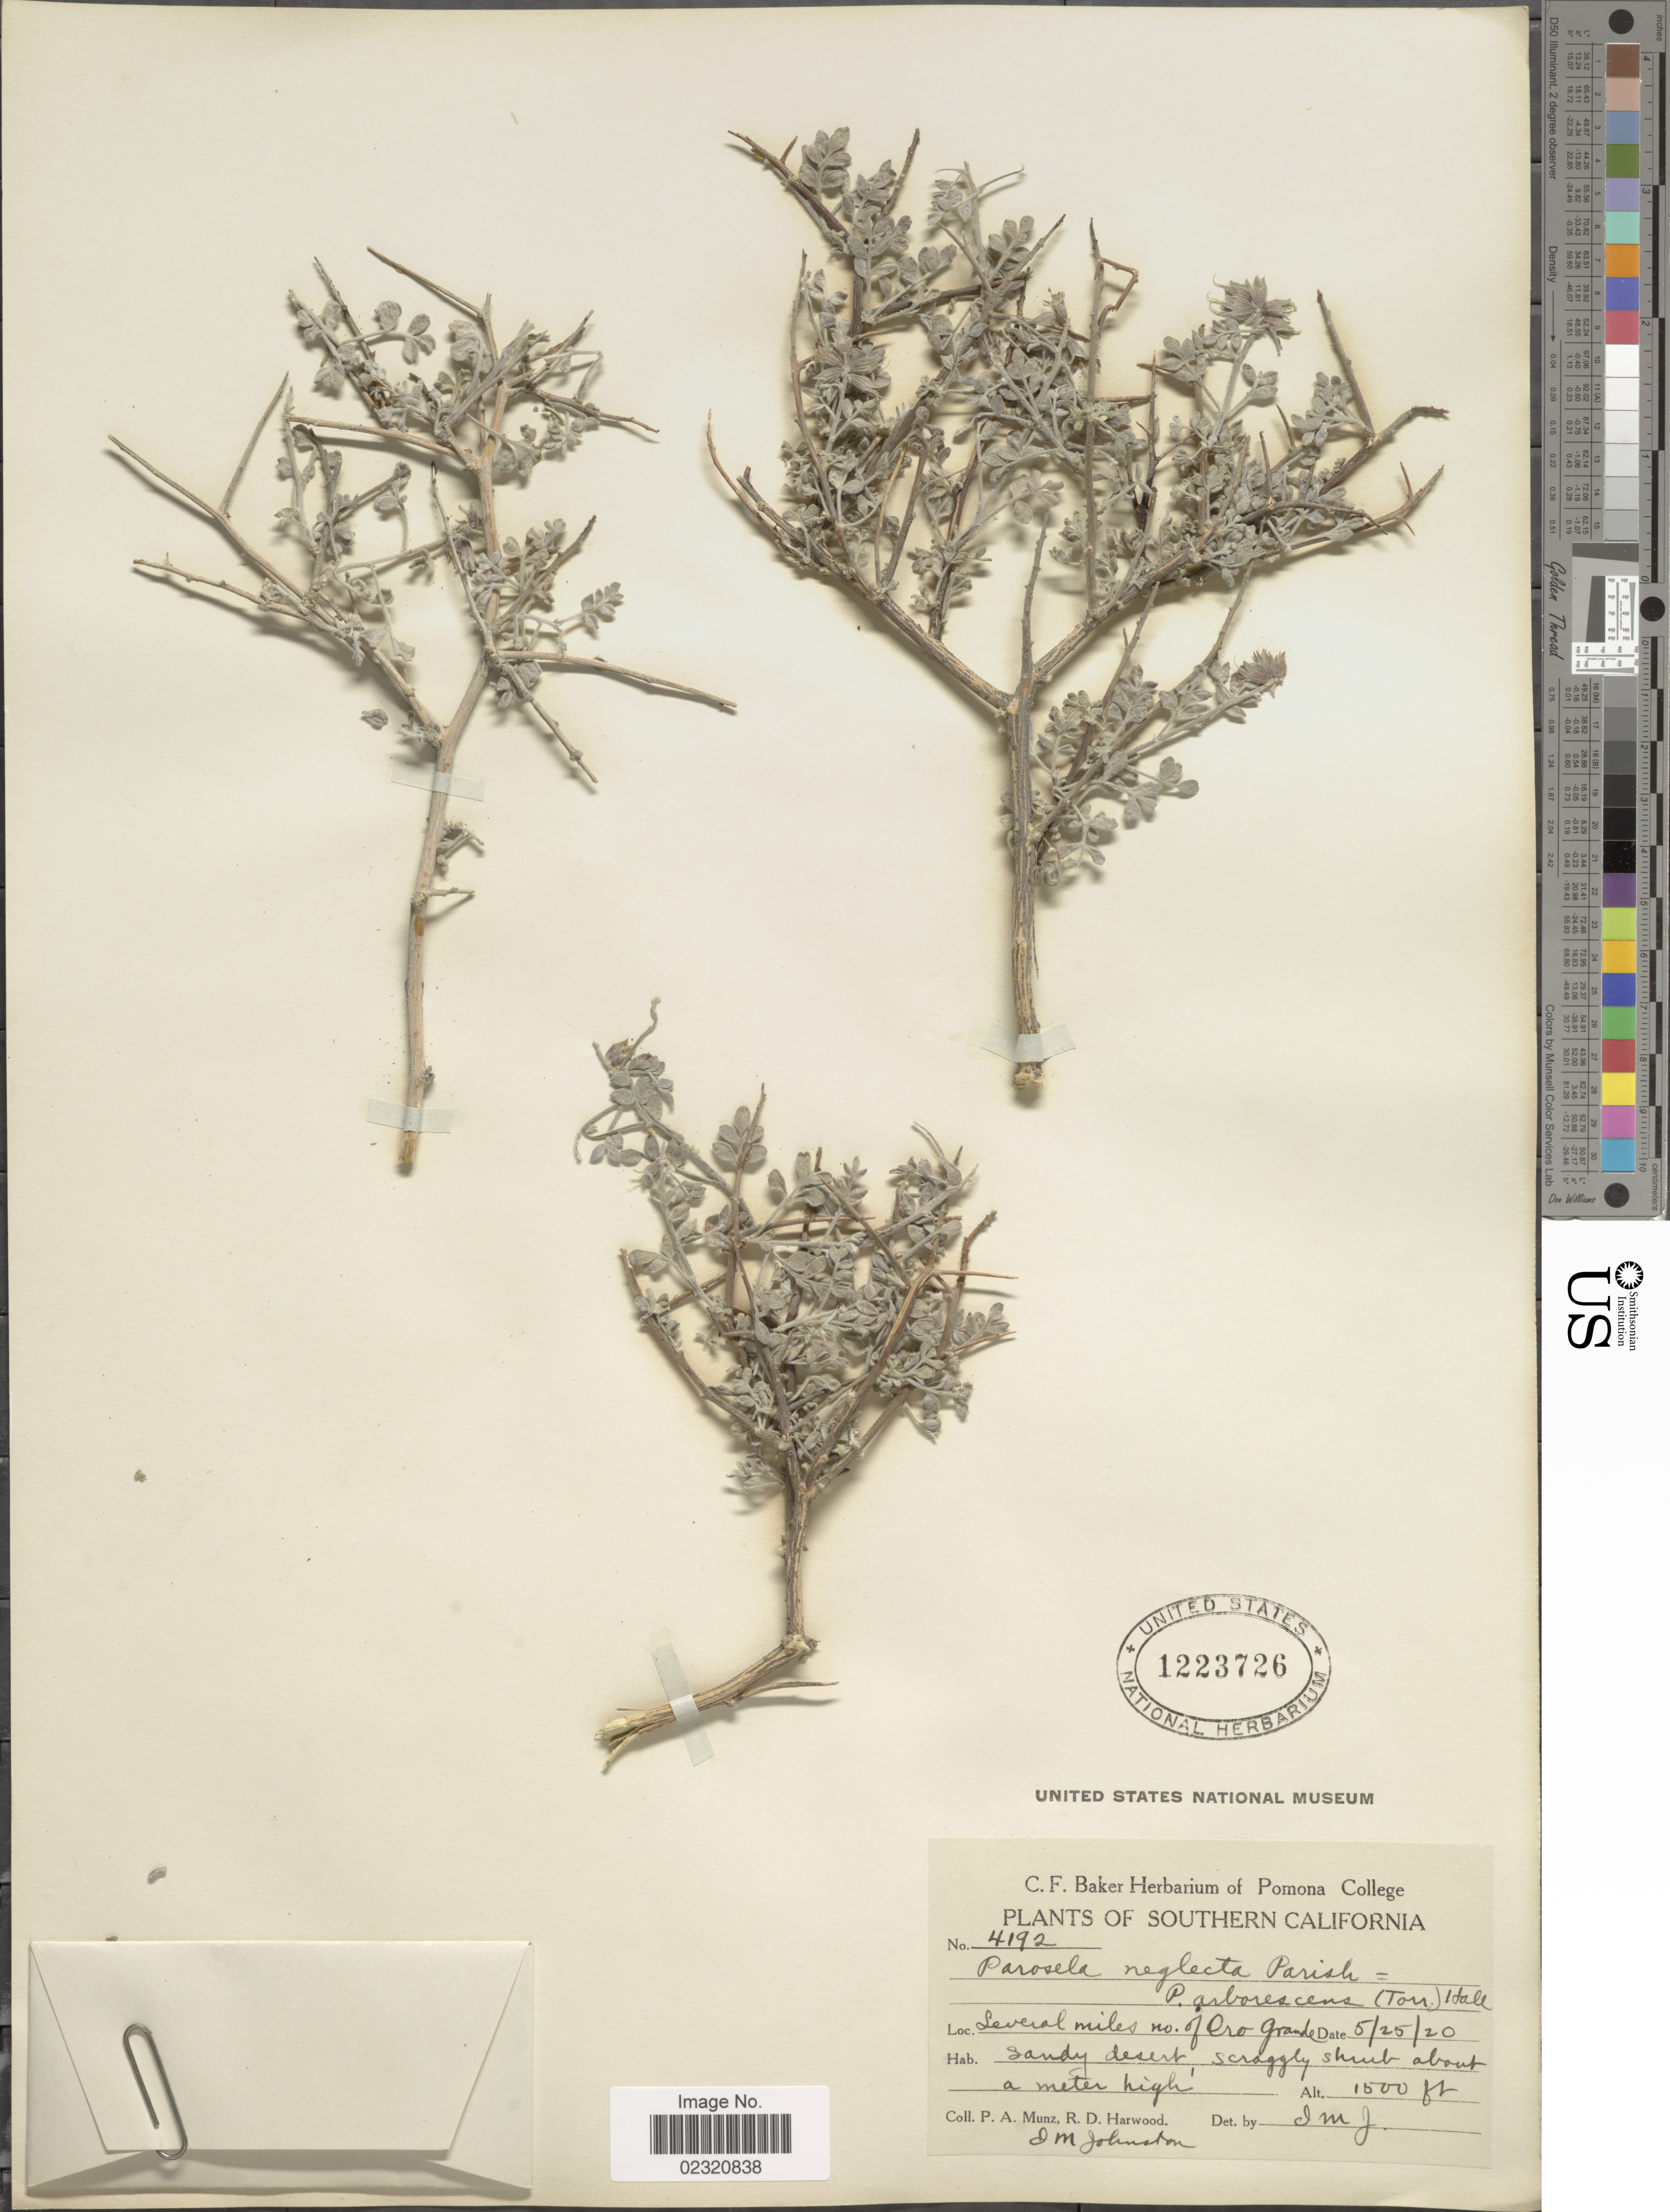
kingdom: Plantae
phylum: Tracheophyta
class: Magnoliopsida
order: Fabales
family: Fabaceae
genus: Psorothamnus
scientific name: Psorothamnus arborescens var. arborescens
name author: (Torr. ex A. Gray) Barneby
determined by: Strong, M. T., (US), Smithsonian Institution - National Museum of Natural History (UNITED STATES)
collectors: P. A. Munz, R. Harwood & J. Johnston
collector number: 4192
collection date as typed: Transcribed d/m/y: 25/5/20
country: United States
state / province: California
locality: Southern California, Several miles NO. of Oro Grande.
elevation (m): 457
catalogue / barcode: US 1223726